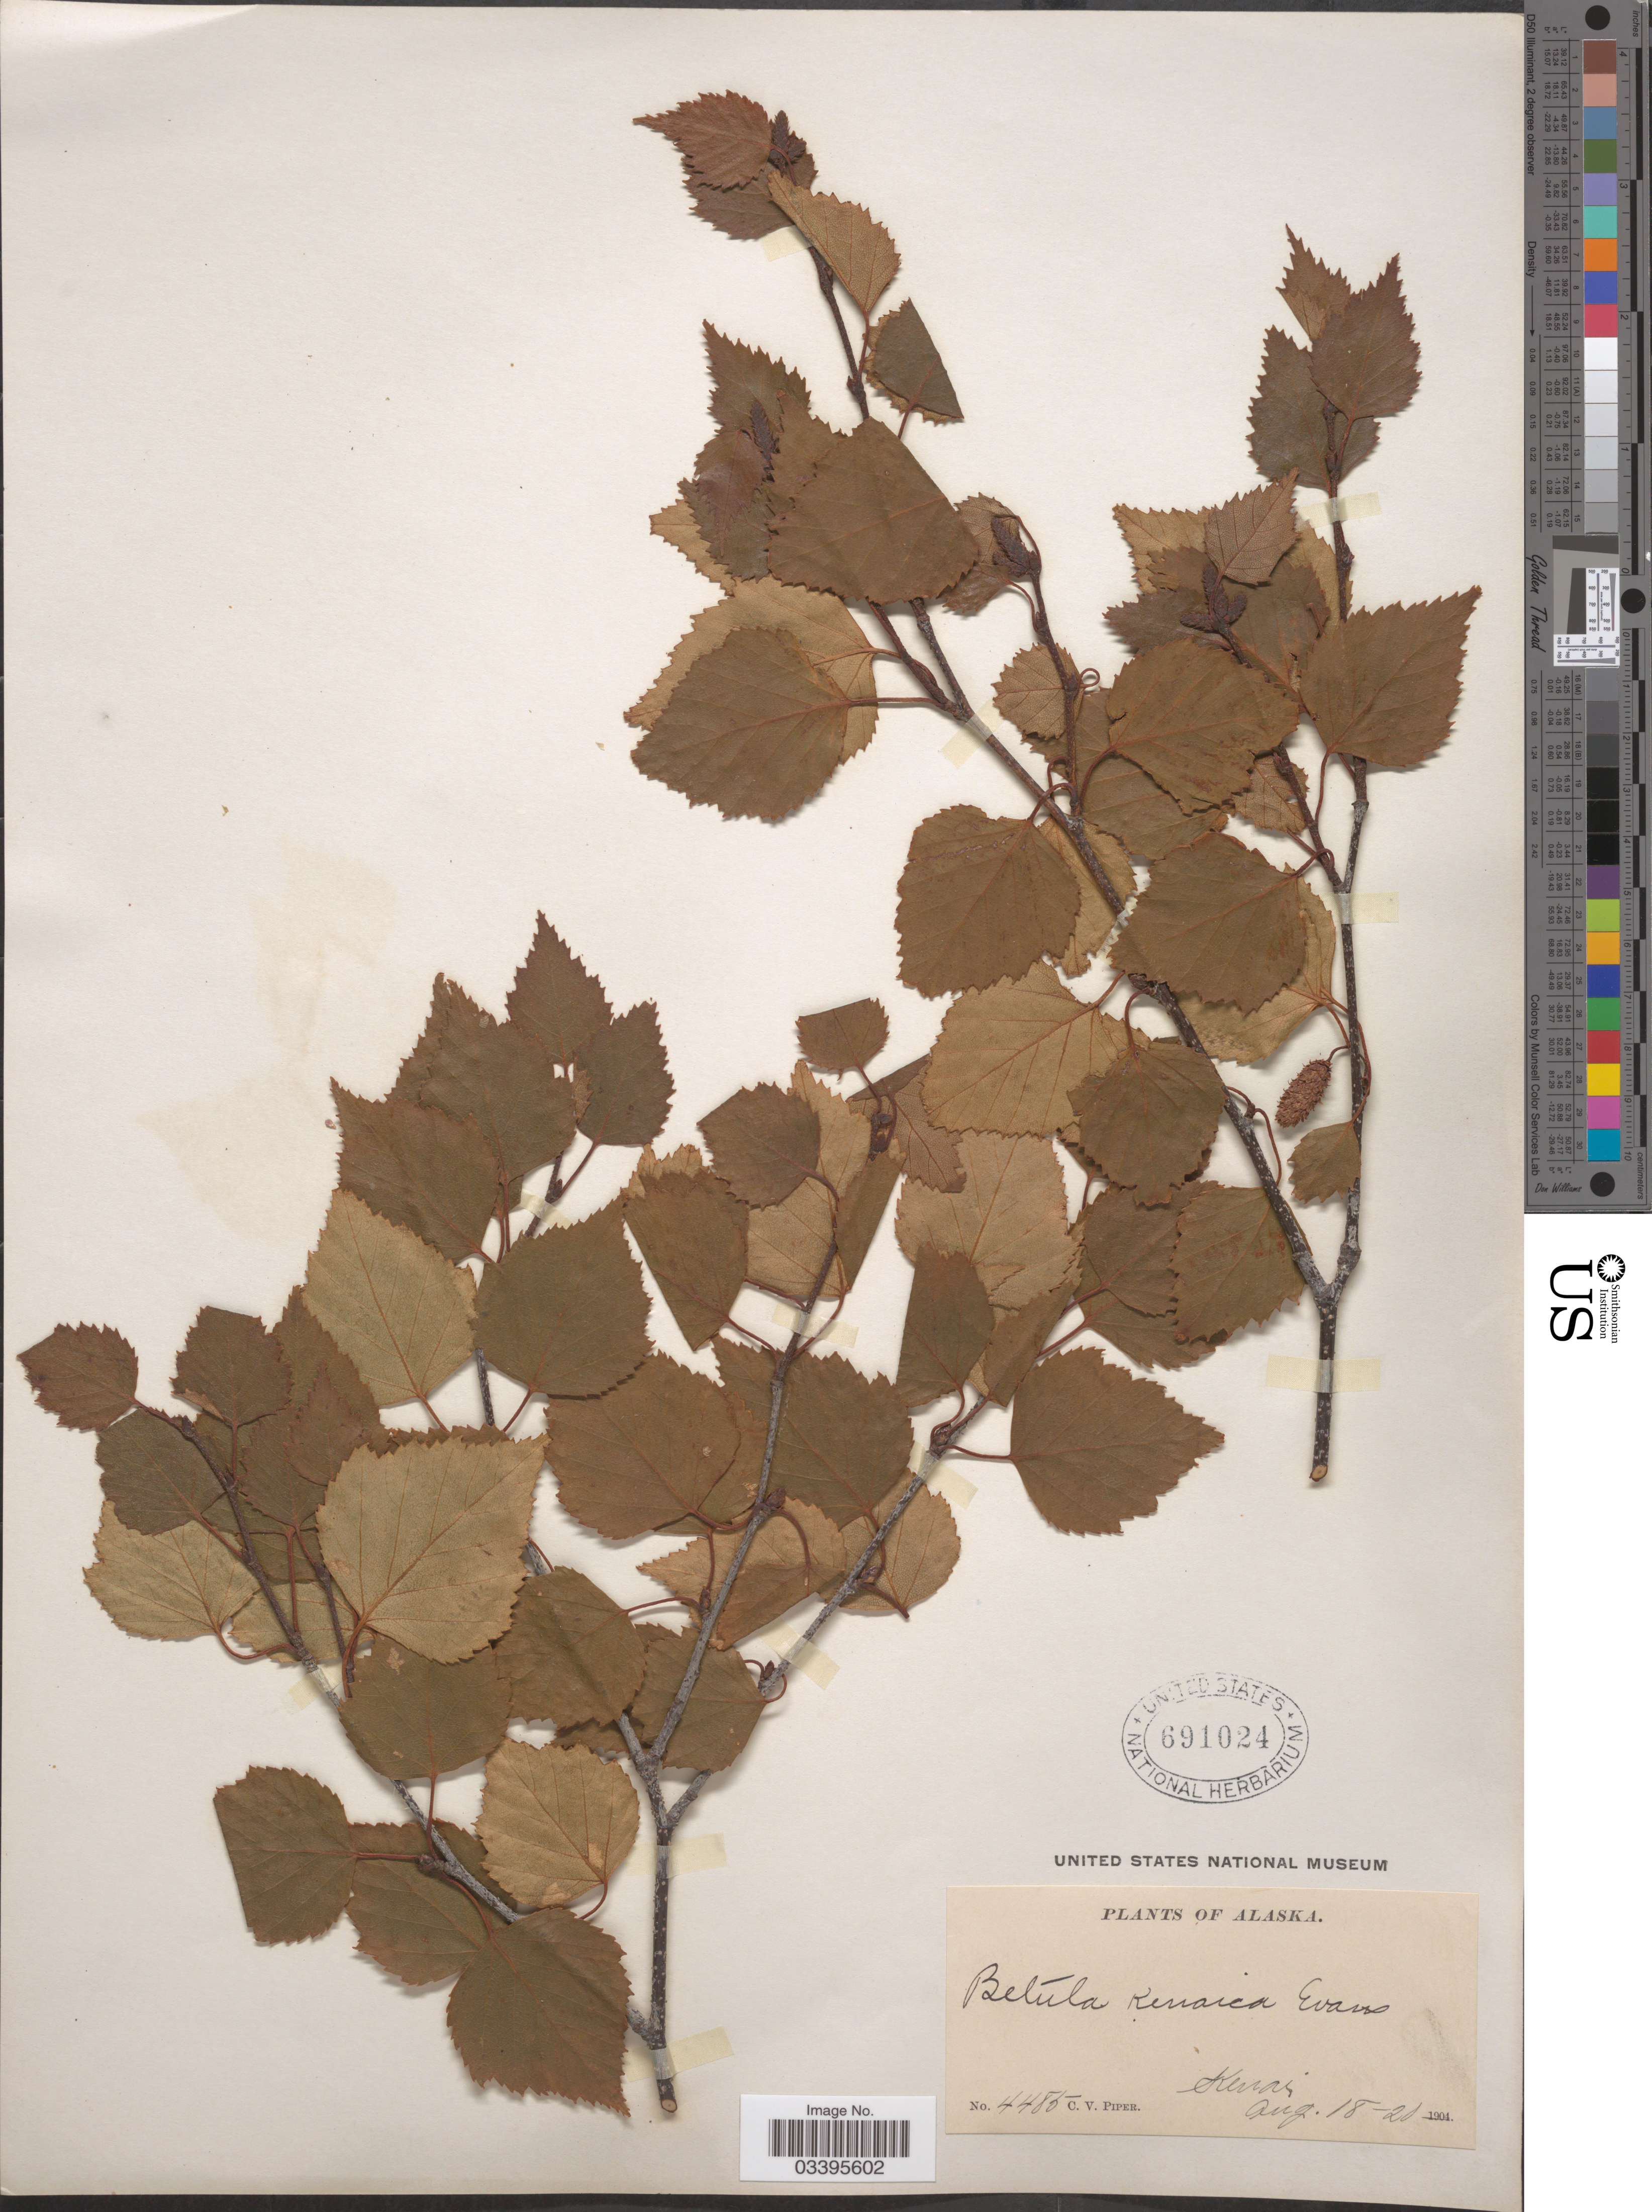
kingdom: Plantae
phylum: Tracheophyta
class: Magnoliopsida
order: Fagales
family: Betulaceae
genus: Betula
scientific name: Betula kenaica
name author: W.H. Evans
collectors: C. V. Piper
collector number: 4485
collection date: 1904-08-18/1904-08-20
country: United States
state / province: Alaska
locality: Kenai.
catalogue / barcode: US 691024